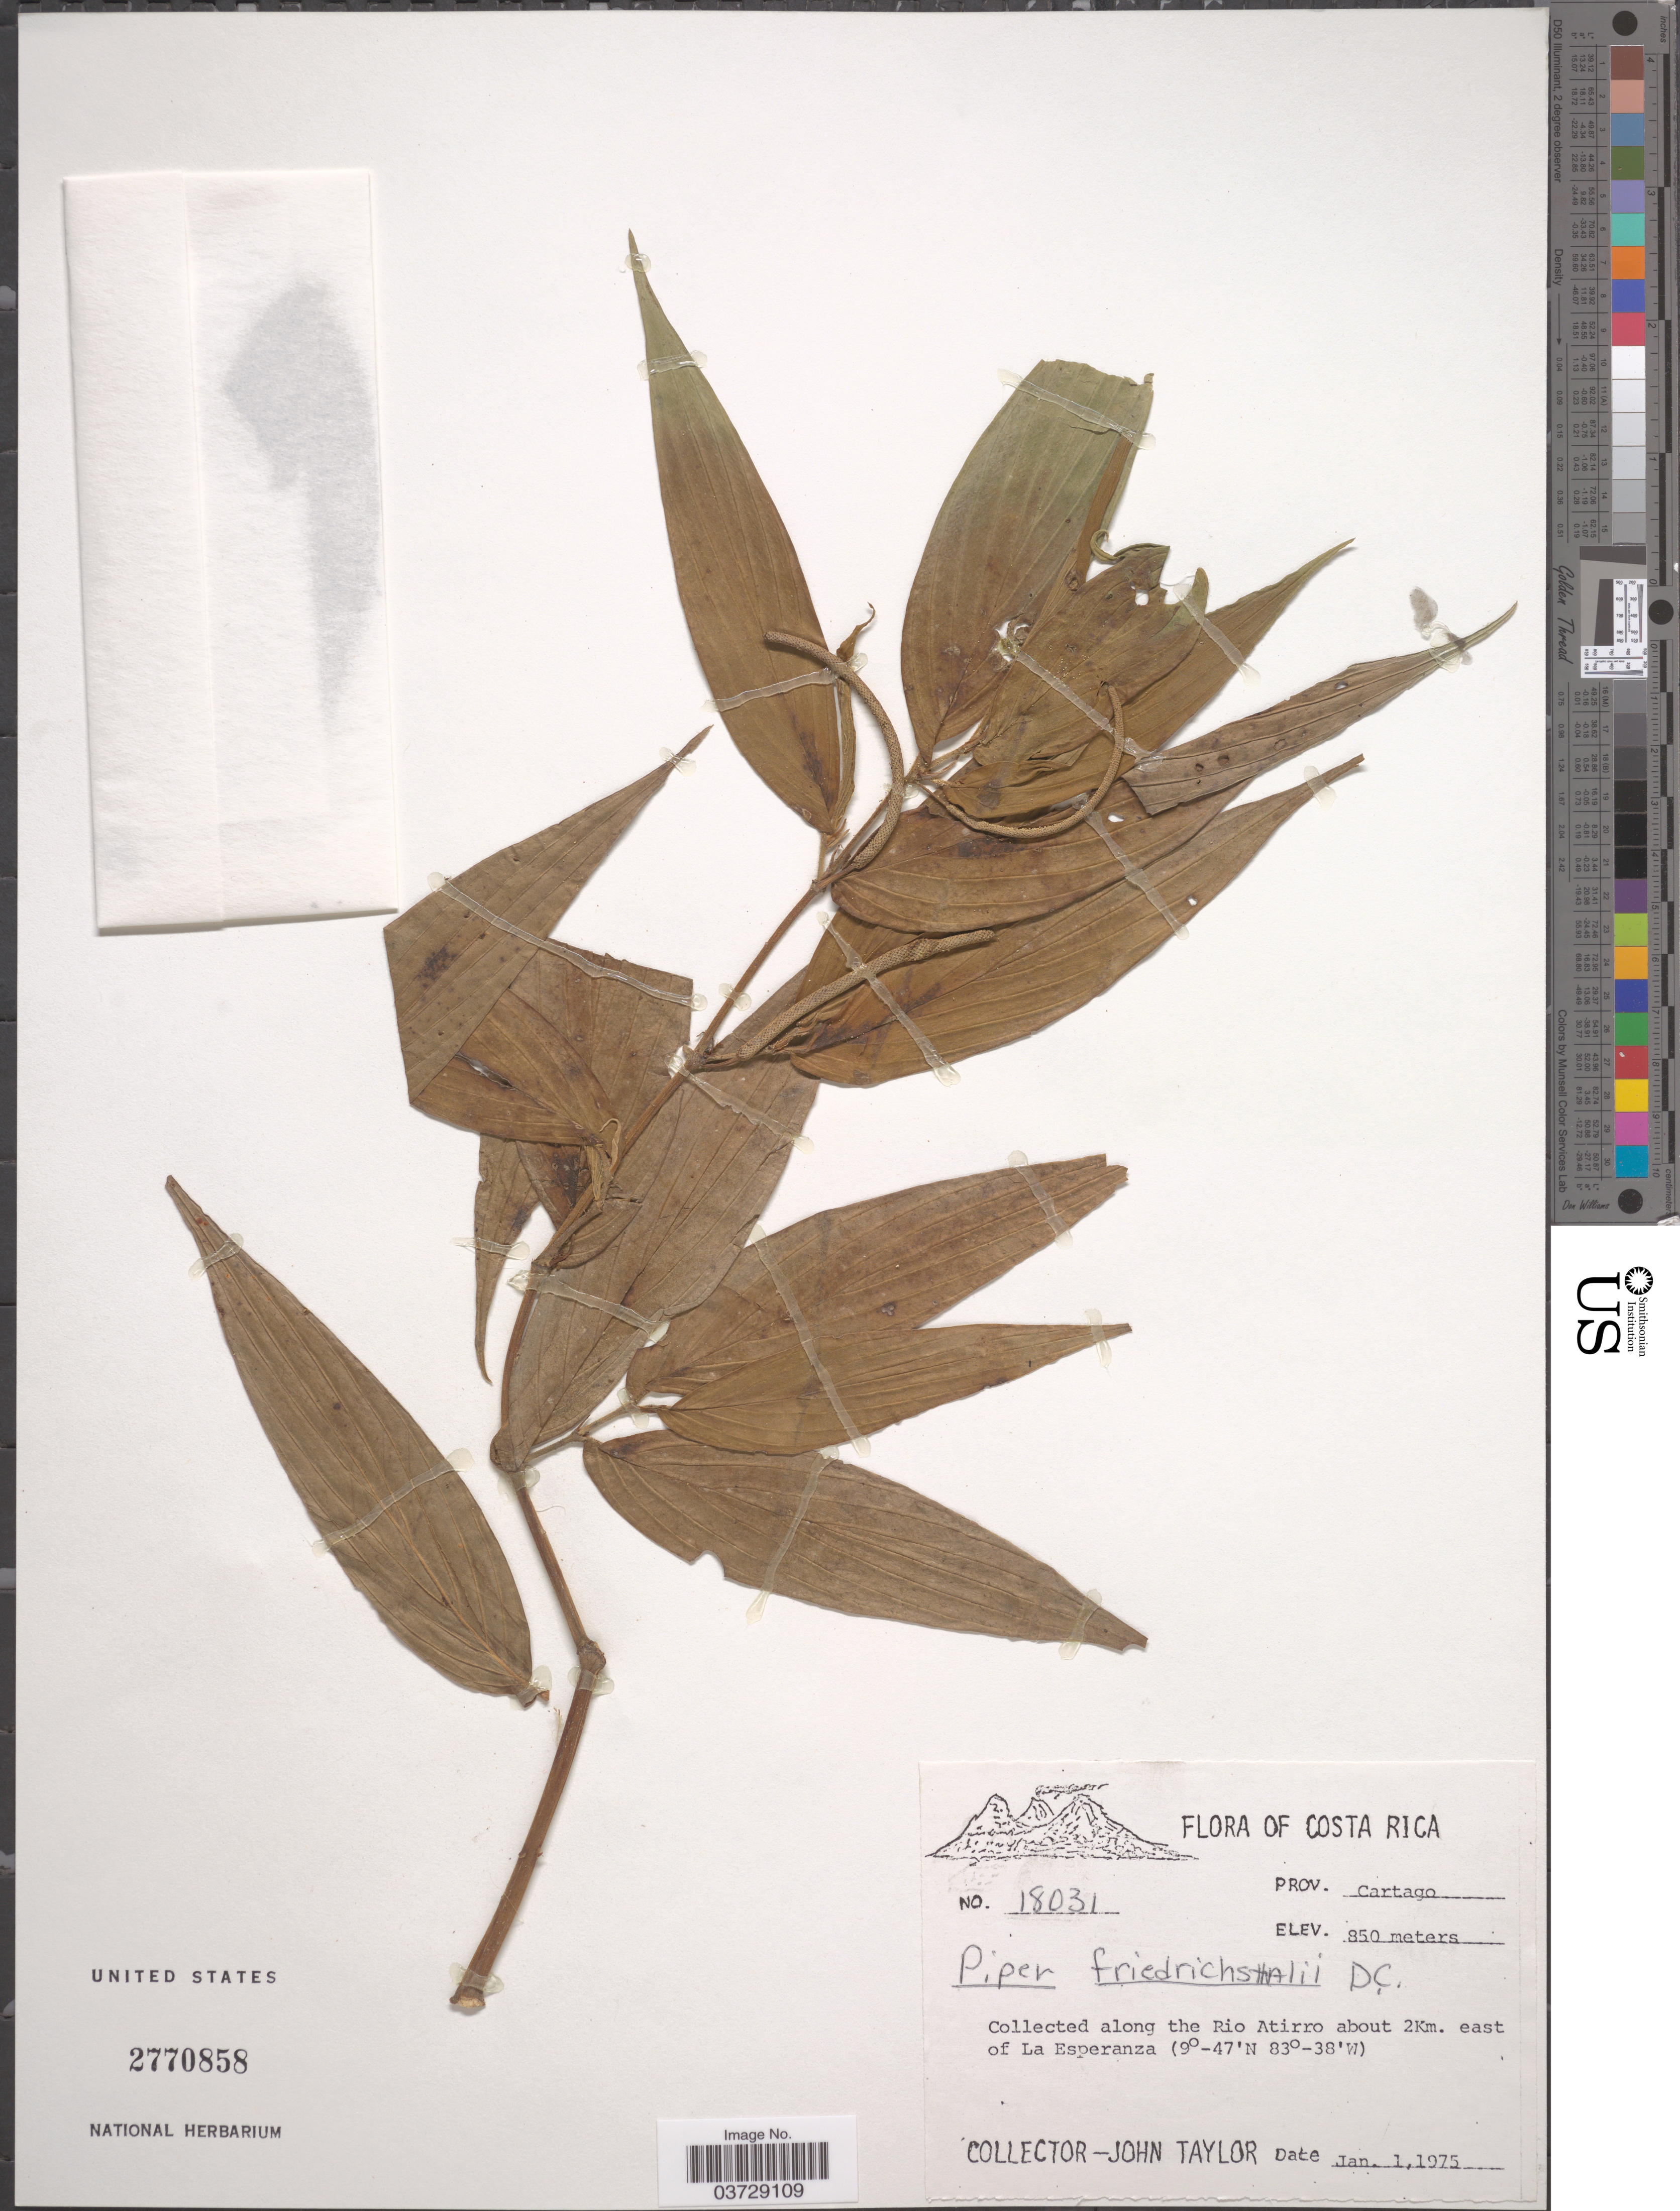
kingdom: Plantae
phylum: Tracheophyta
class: Magnoliopsida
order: Piperales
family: Piperaceae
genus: Piper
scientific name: Piper friedrichsthalii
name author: C. DC.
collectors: J. Taylor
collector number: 18031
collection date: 1975-01-01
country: Costa Rica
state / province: Cartago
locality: Along the Rio Atirro about 2Km. east of La Esperanza.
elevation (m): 850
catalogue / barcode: US 2770858